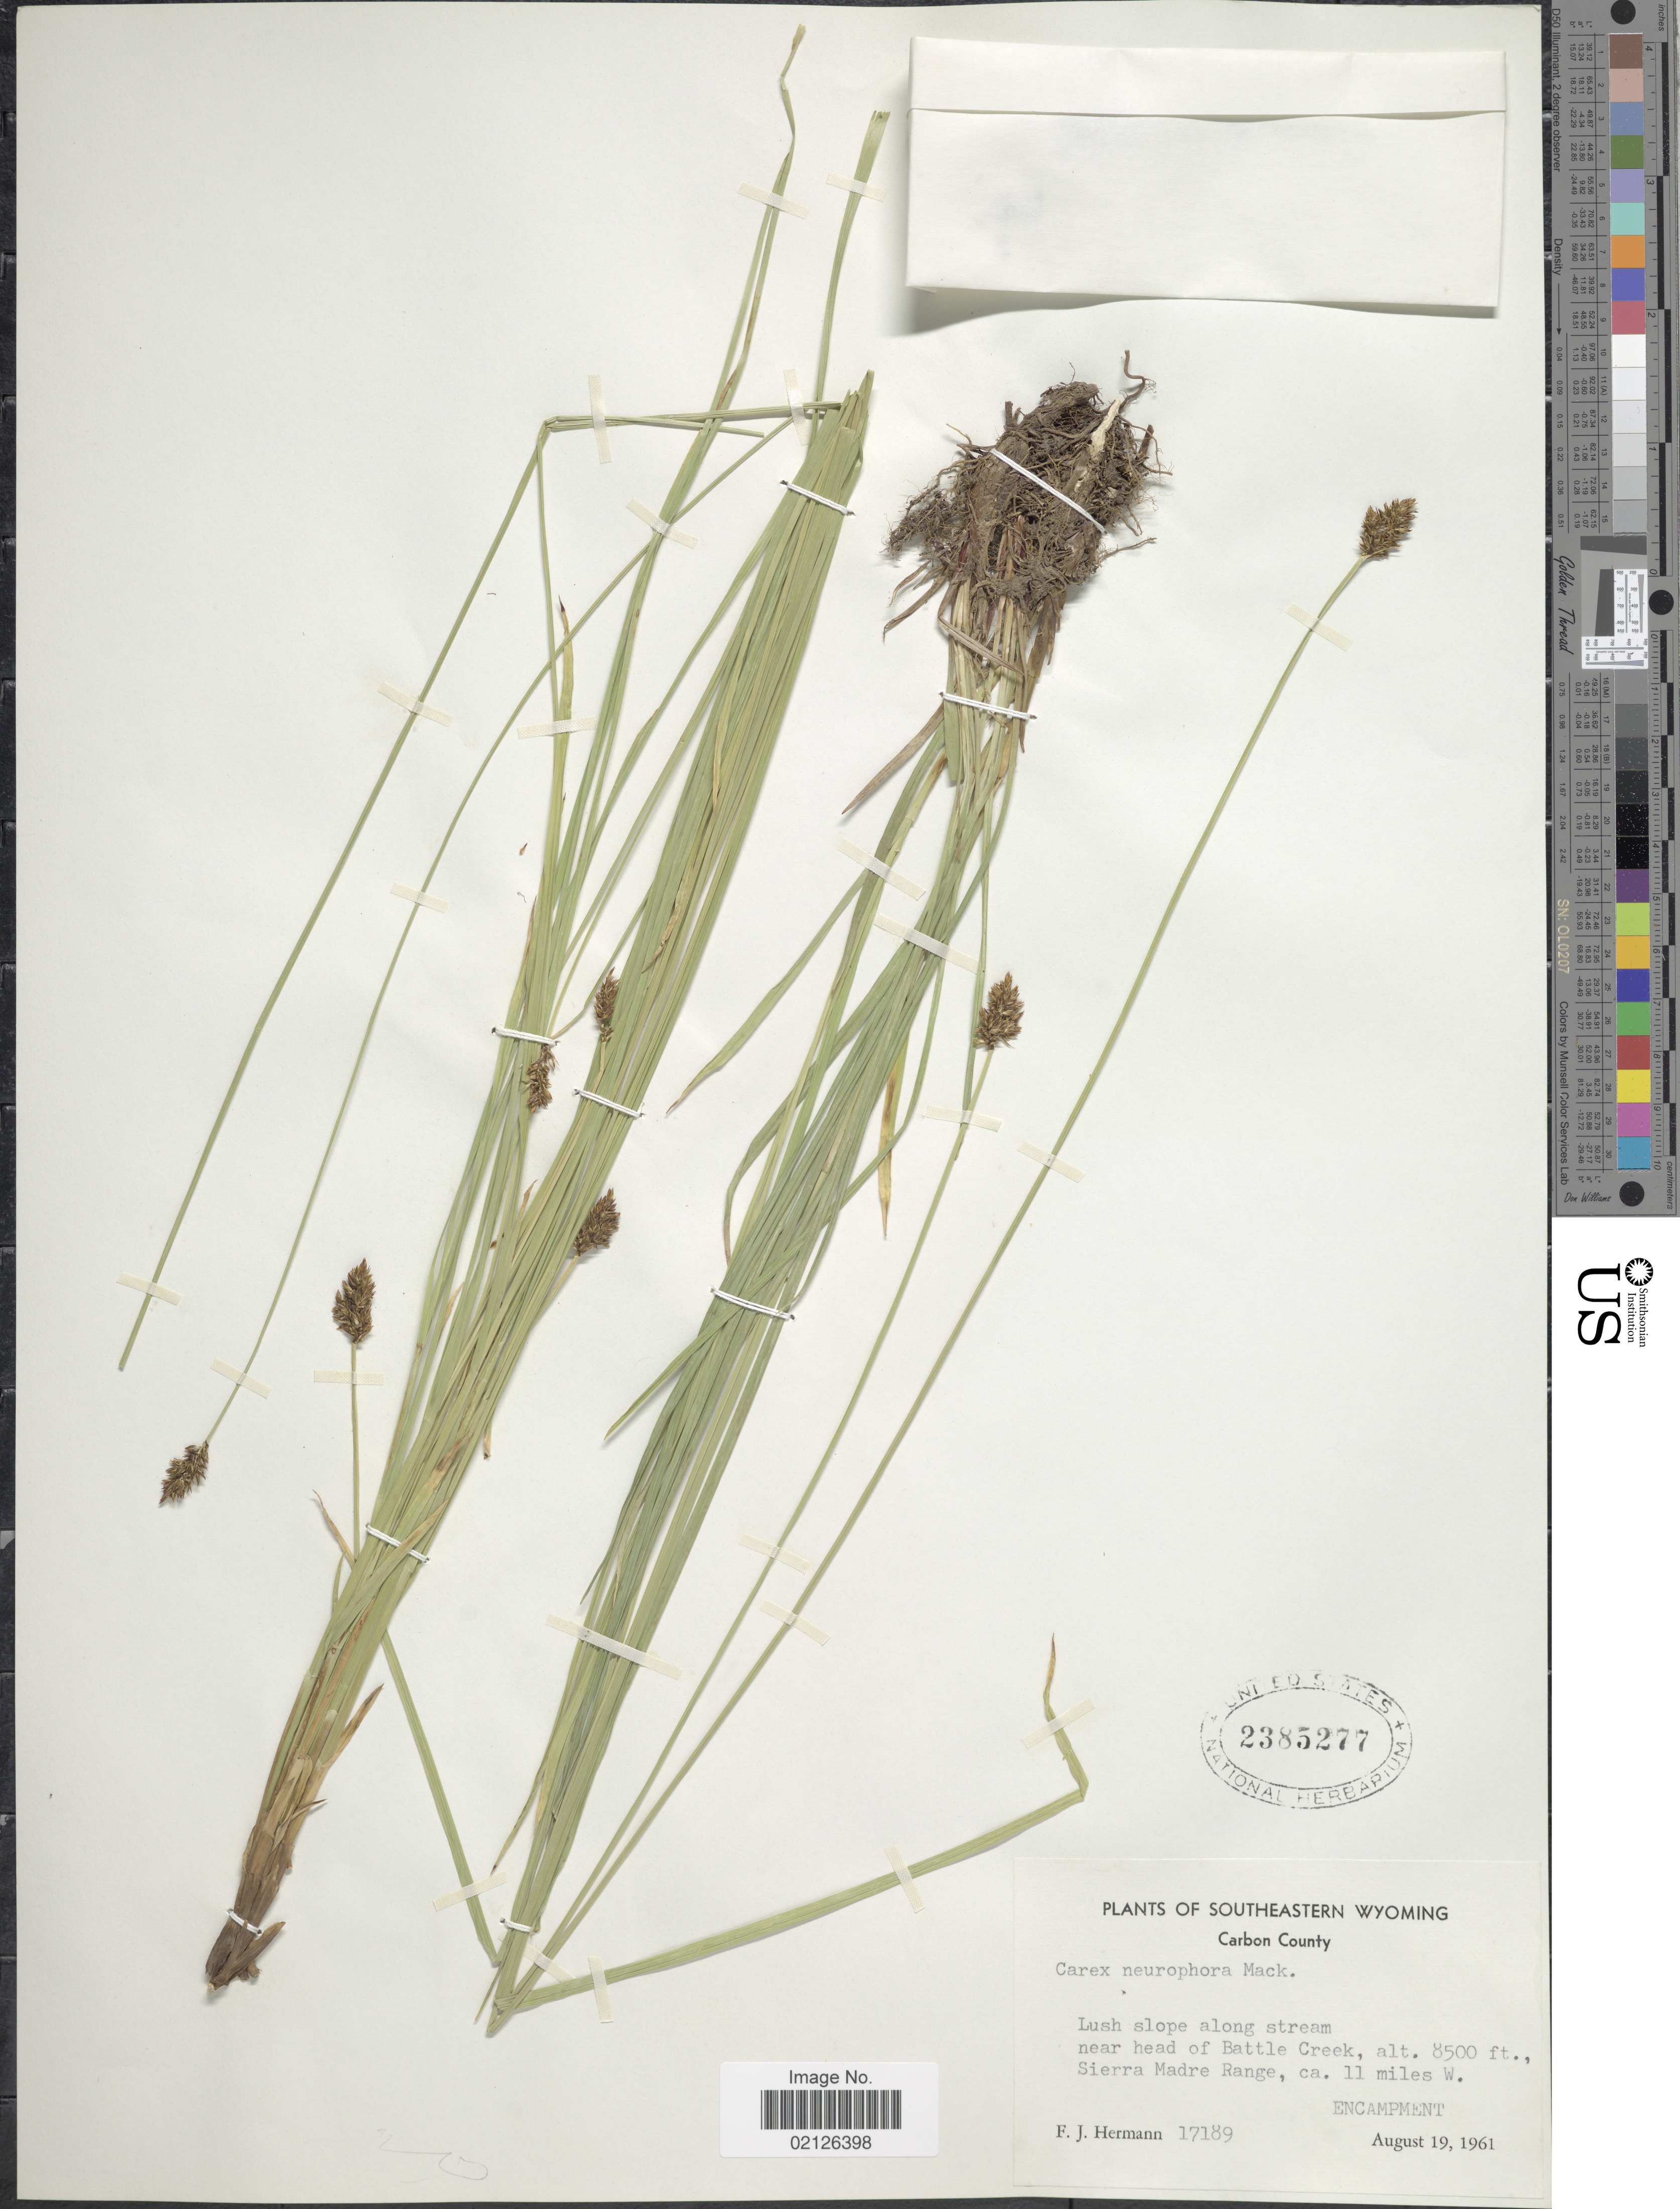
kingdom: Plantae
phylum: Tracheophyta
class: Liliopsida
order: Poales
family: Cyperaceae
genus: Carex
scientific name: Carex neurophora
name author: Mack.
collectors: F. J. Hermann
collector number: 17189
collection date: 1961-08-19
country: United States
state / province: Wyoming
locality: Southeastern Wyoming, Carbon County, Lush slope along stream near head of Battle Creek, Sierra Madra Range, ca. 11 miles W. Encampment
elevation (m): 2591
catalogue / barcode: US 2385277